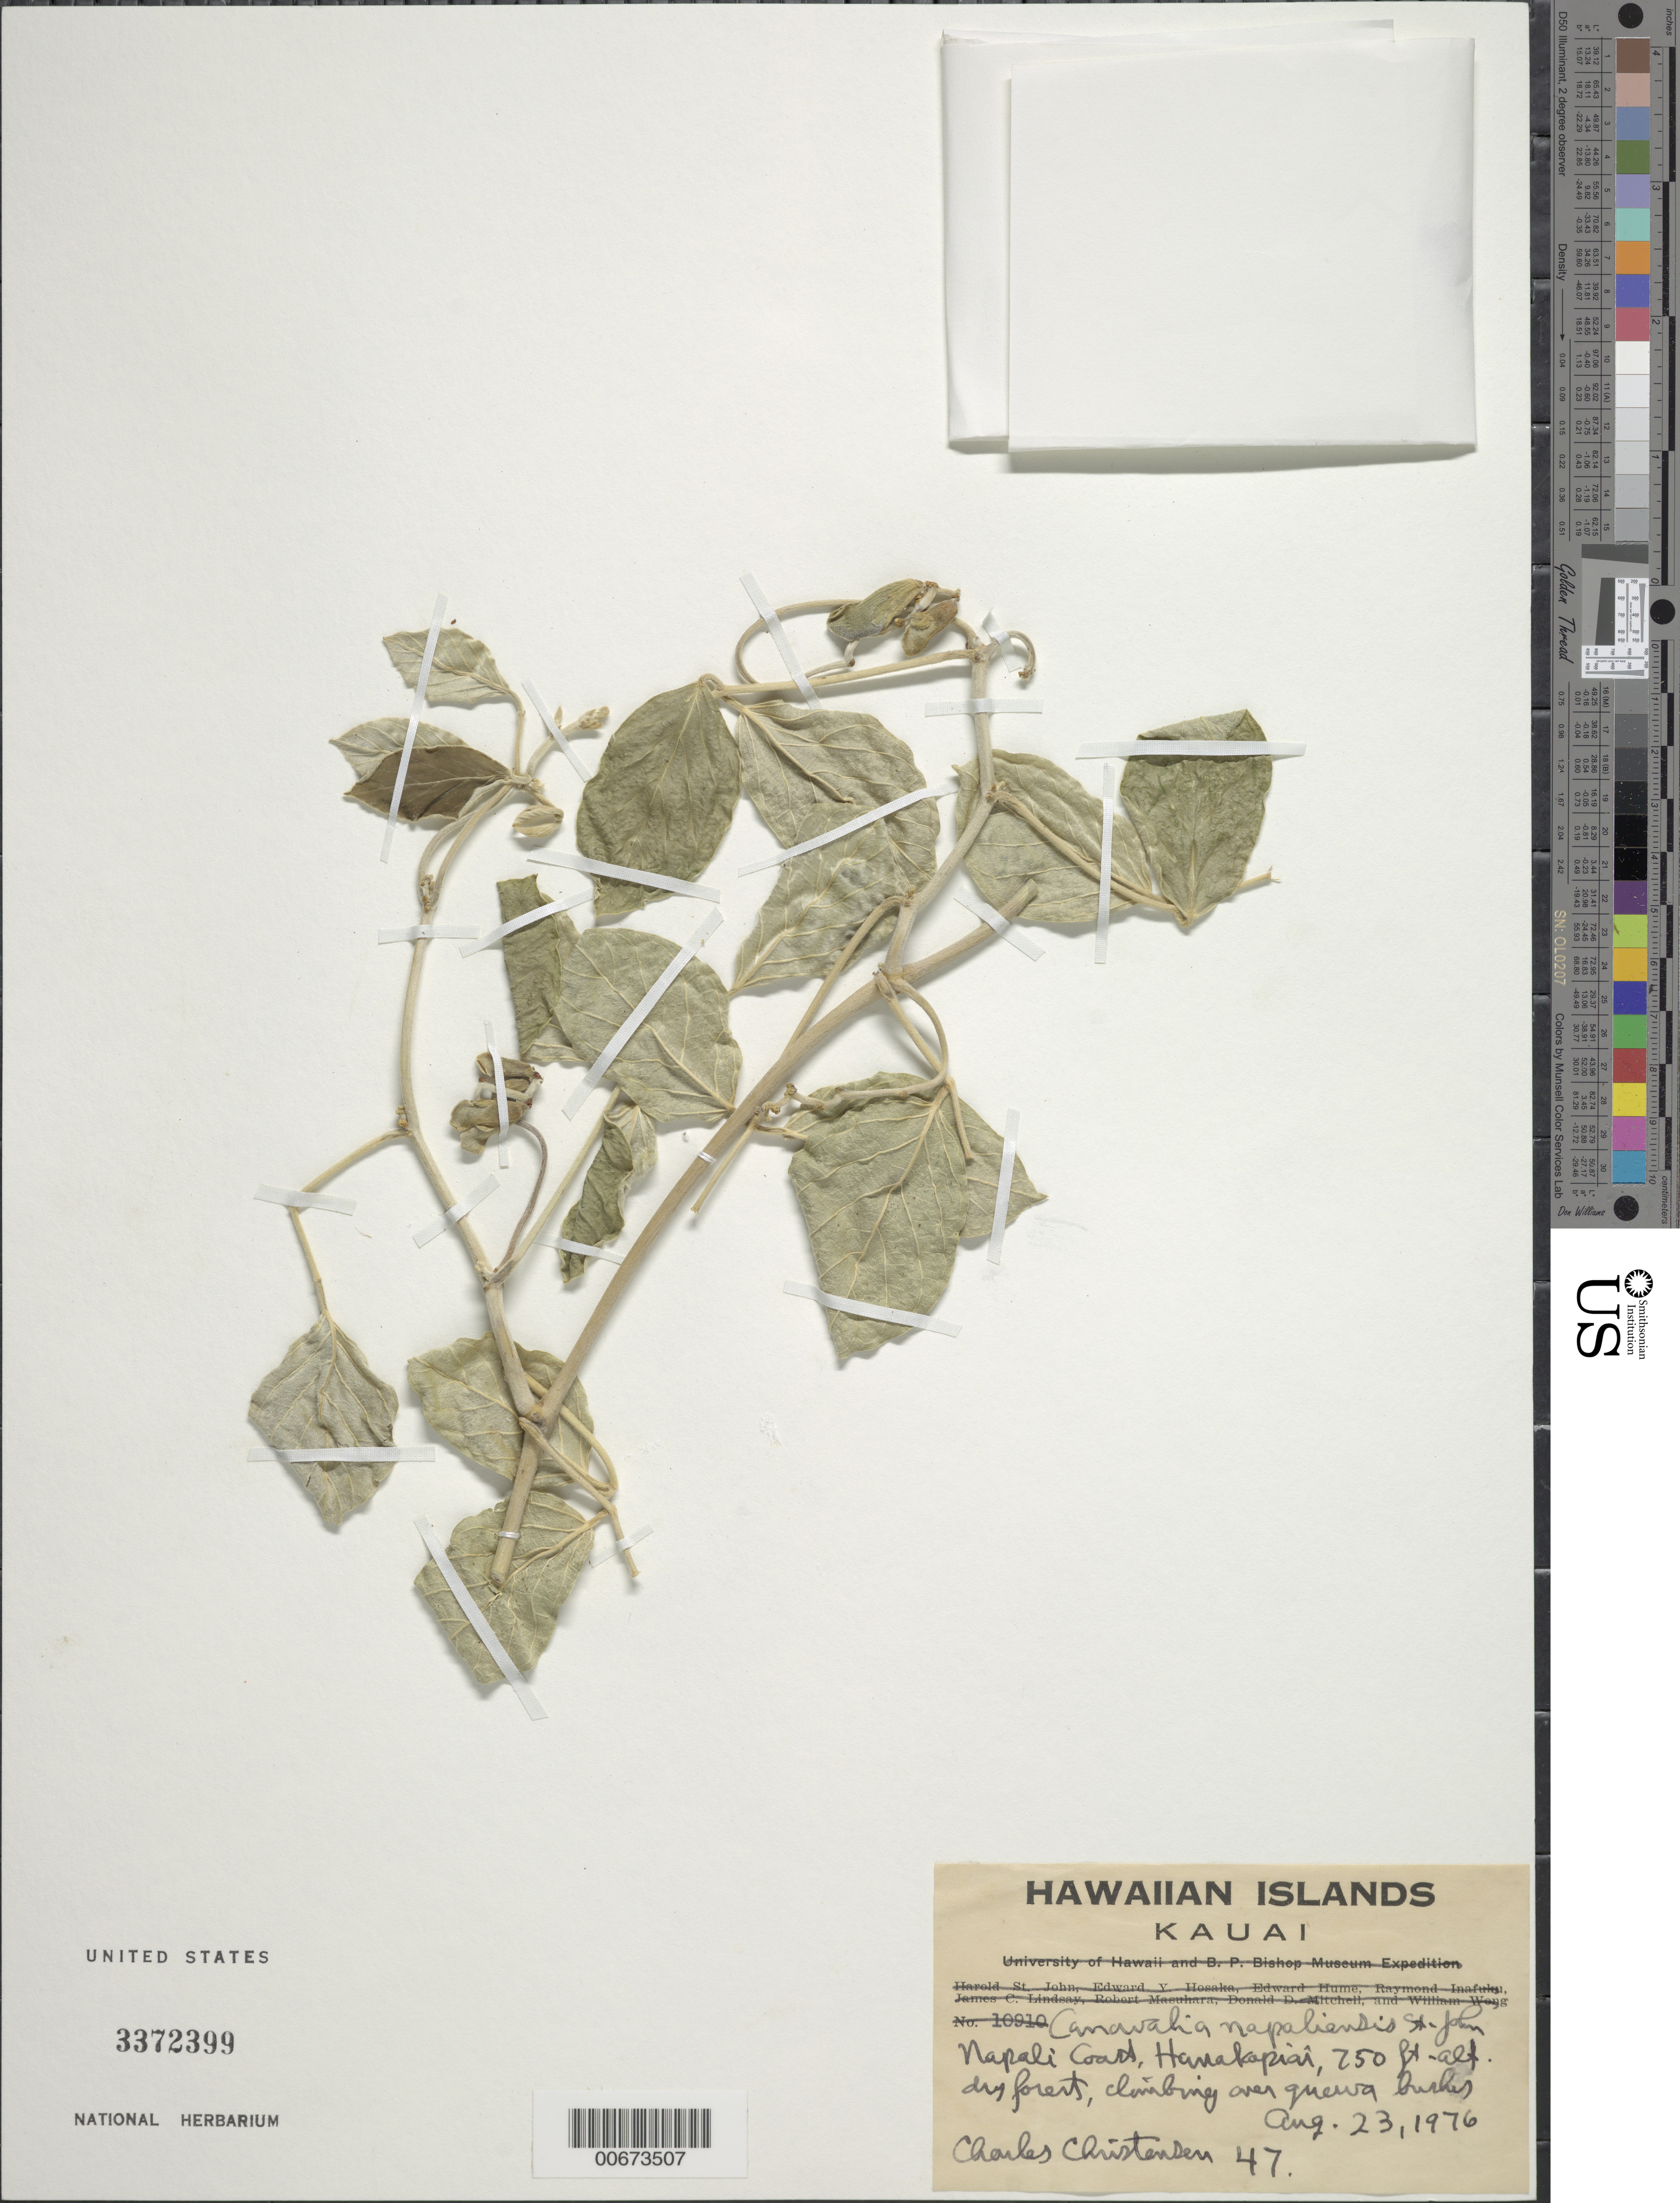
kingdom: Plantae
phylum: Tracheophyta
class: Magnoliopsida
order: Fabales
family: Fabaceae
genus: Canavalia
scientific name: Canavalia napaliensis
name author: H. St. John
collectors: C. Christensen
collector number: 47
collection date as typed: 23 Aug 1976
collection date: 1976-08-23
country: United States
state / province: Hawaii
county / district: Kauai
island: Kaua'i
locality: Napali coast, Hanakapi'ai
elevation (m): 76.2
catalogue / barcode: US 3372399